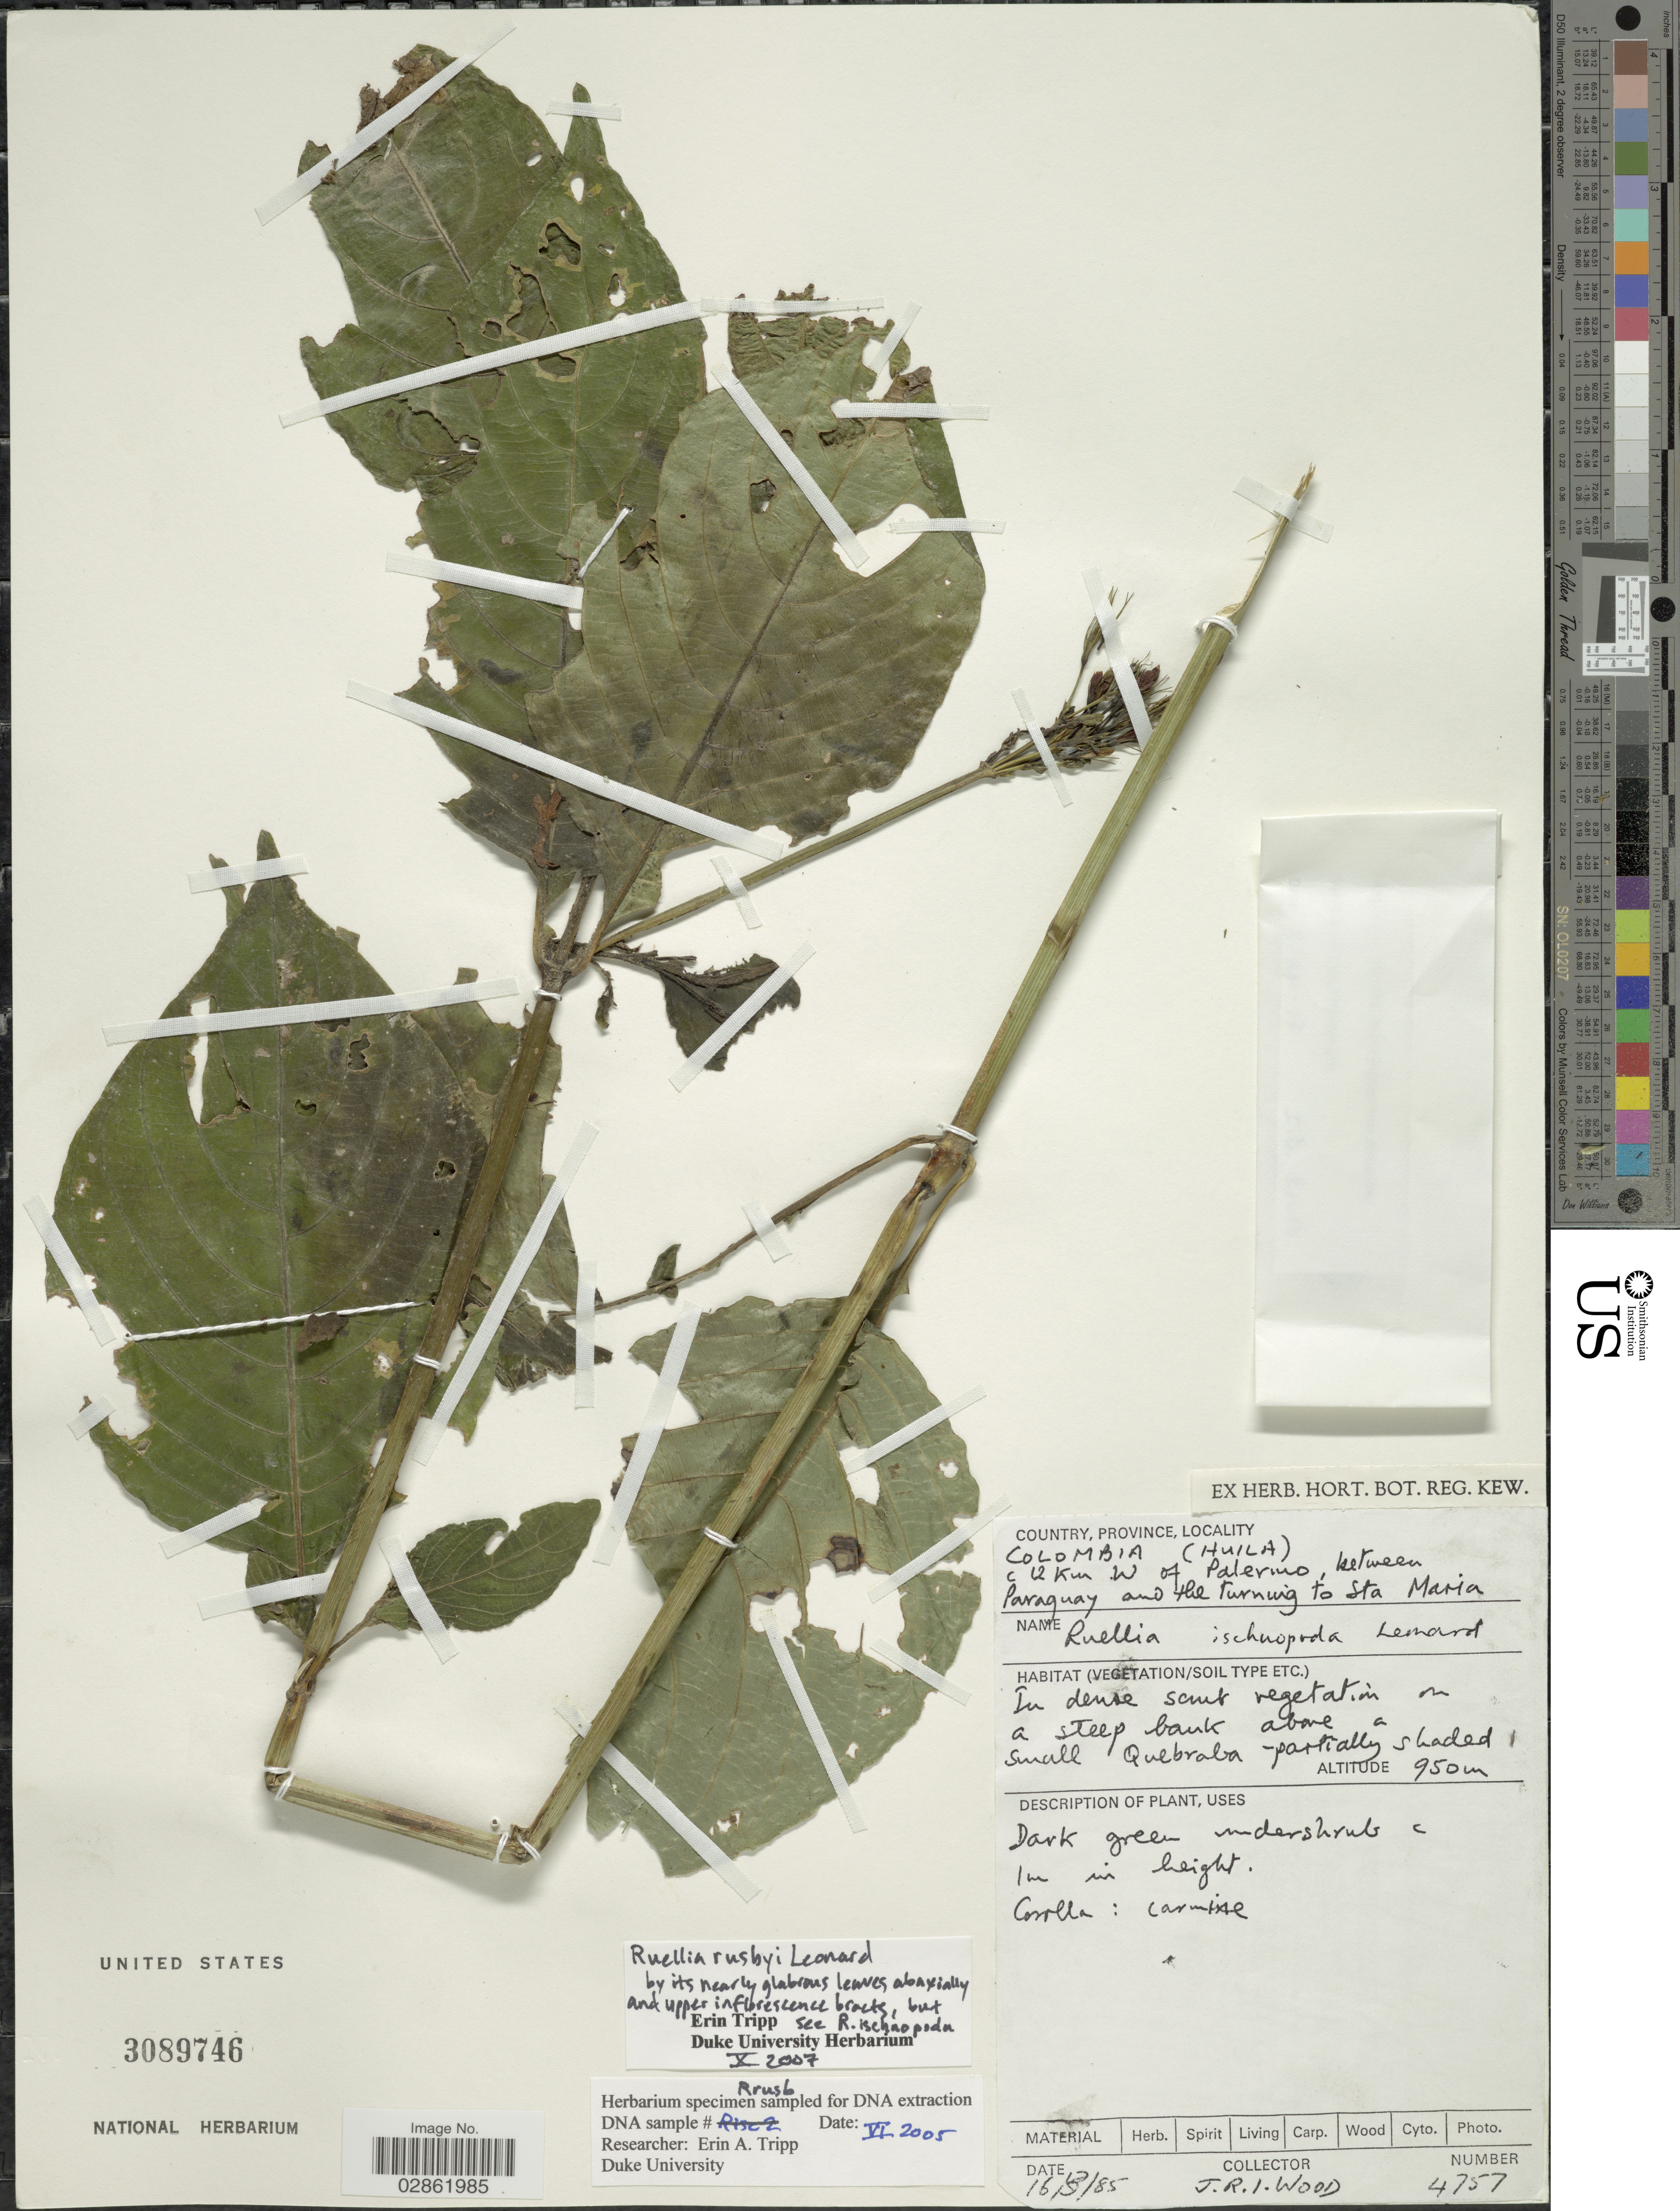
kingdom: Plantae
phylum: Tracheophyta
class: Magnoliopsida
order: Lamiales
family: Acanthaceae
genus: Ruellia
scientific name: Ruellia rusbyi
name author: Leonard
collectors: J. R. I. Wood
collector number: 4757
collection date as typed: Transcribed d/m/y: 16/8/85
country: Colombia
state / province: Huila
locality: C. 12 Km W of Palermo, between Paraguay and the turning to Sta. Maria.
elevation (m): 950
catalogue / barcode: US 3089746